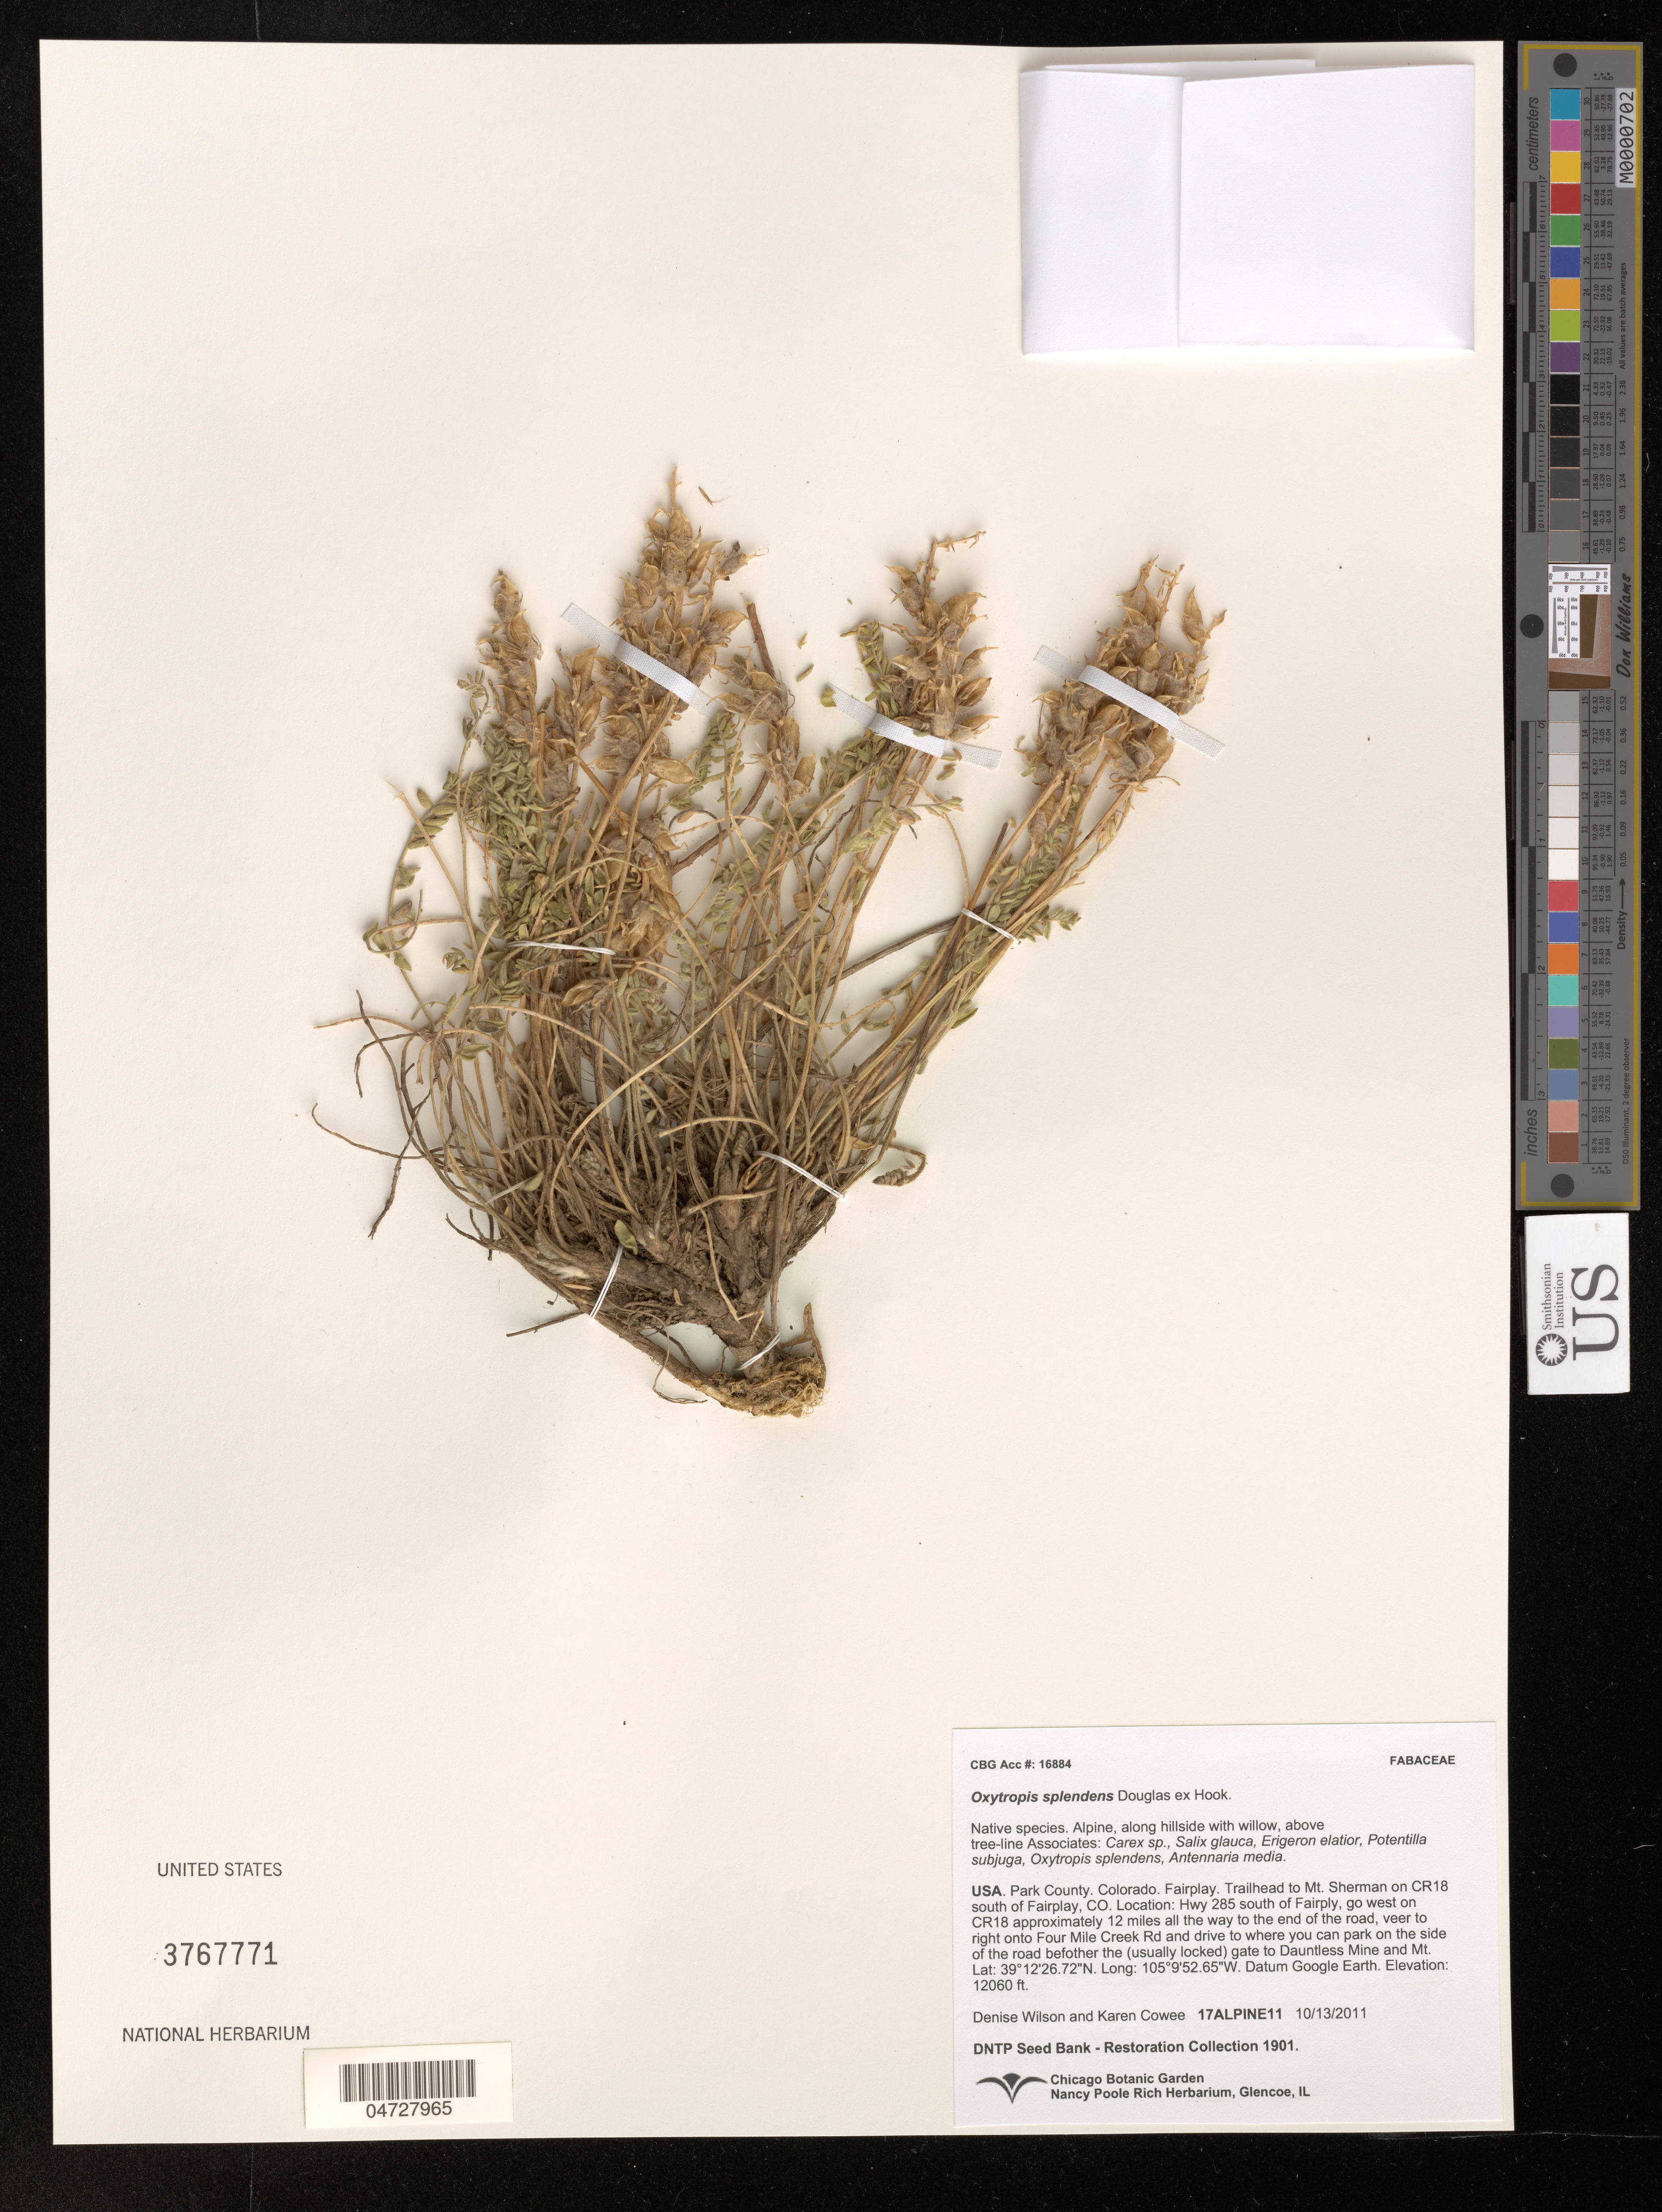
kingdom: Plantae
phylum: Tracheophyta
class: Magnoliopsida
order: Fabales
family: Fabaceae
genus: Oxytropis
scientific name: Oxytropis splendens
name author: Douglas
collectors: D. Wilson & K. Cowee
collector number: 17AlPINE11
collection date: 2011-10-13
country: United States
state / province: Colorado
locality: Park County, Fairplay Trailhead to Mt. Sherman.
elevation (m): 3676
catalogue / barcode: US 3767771